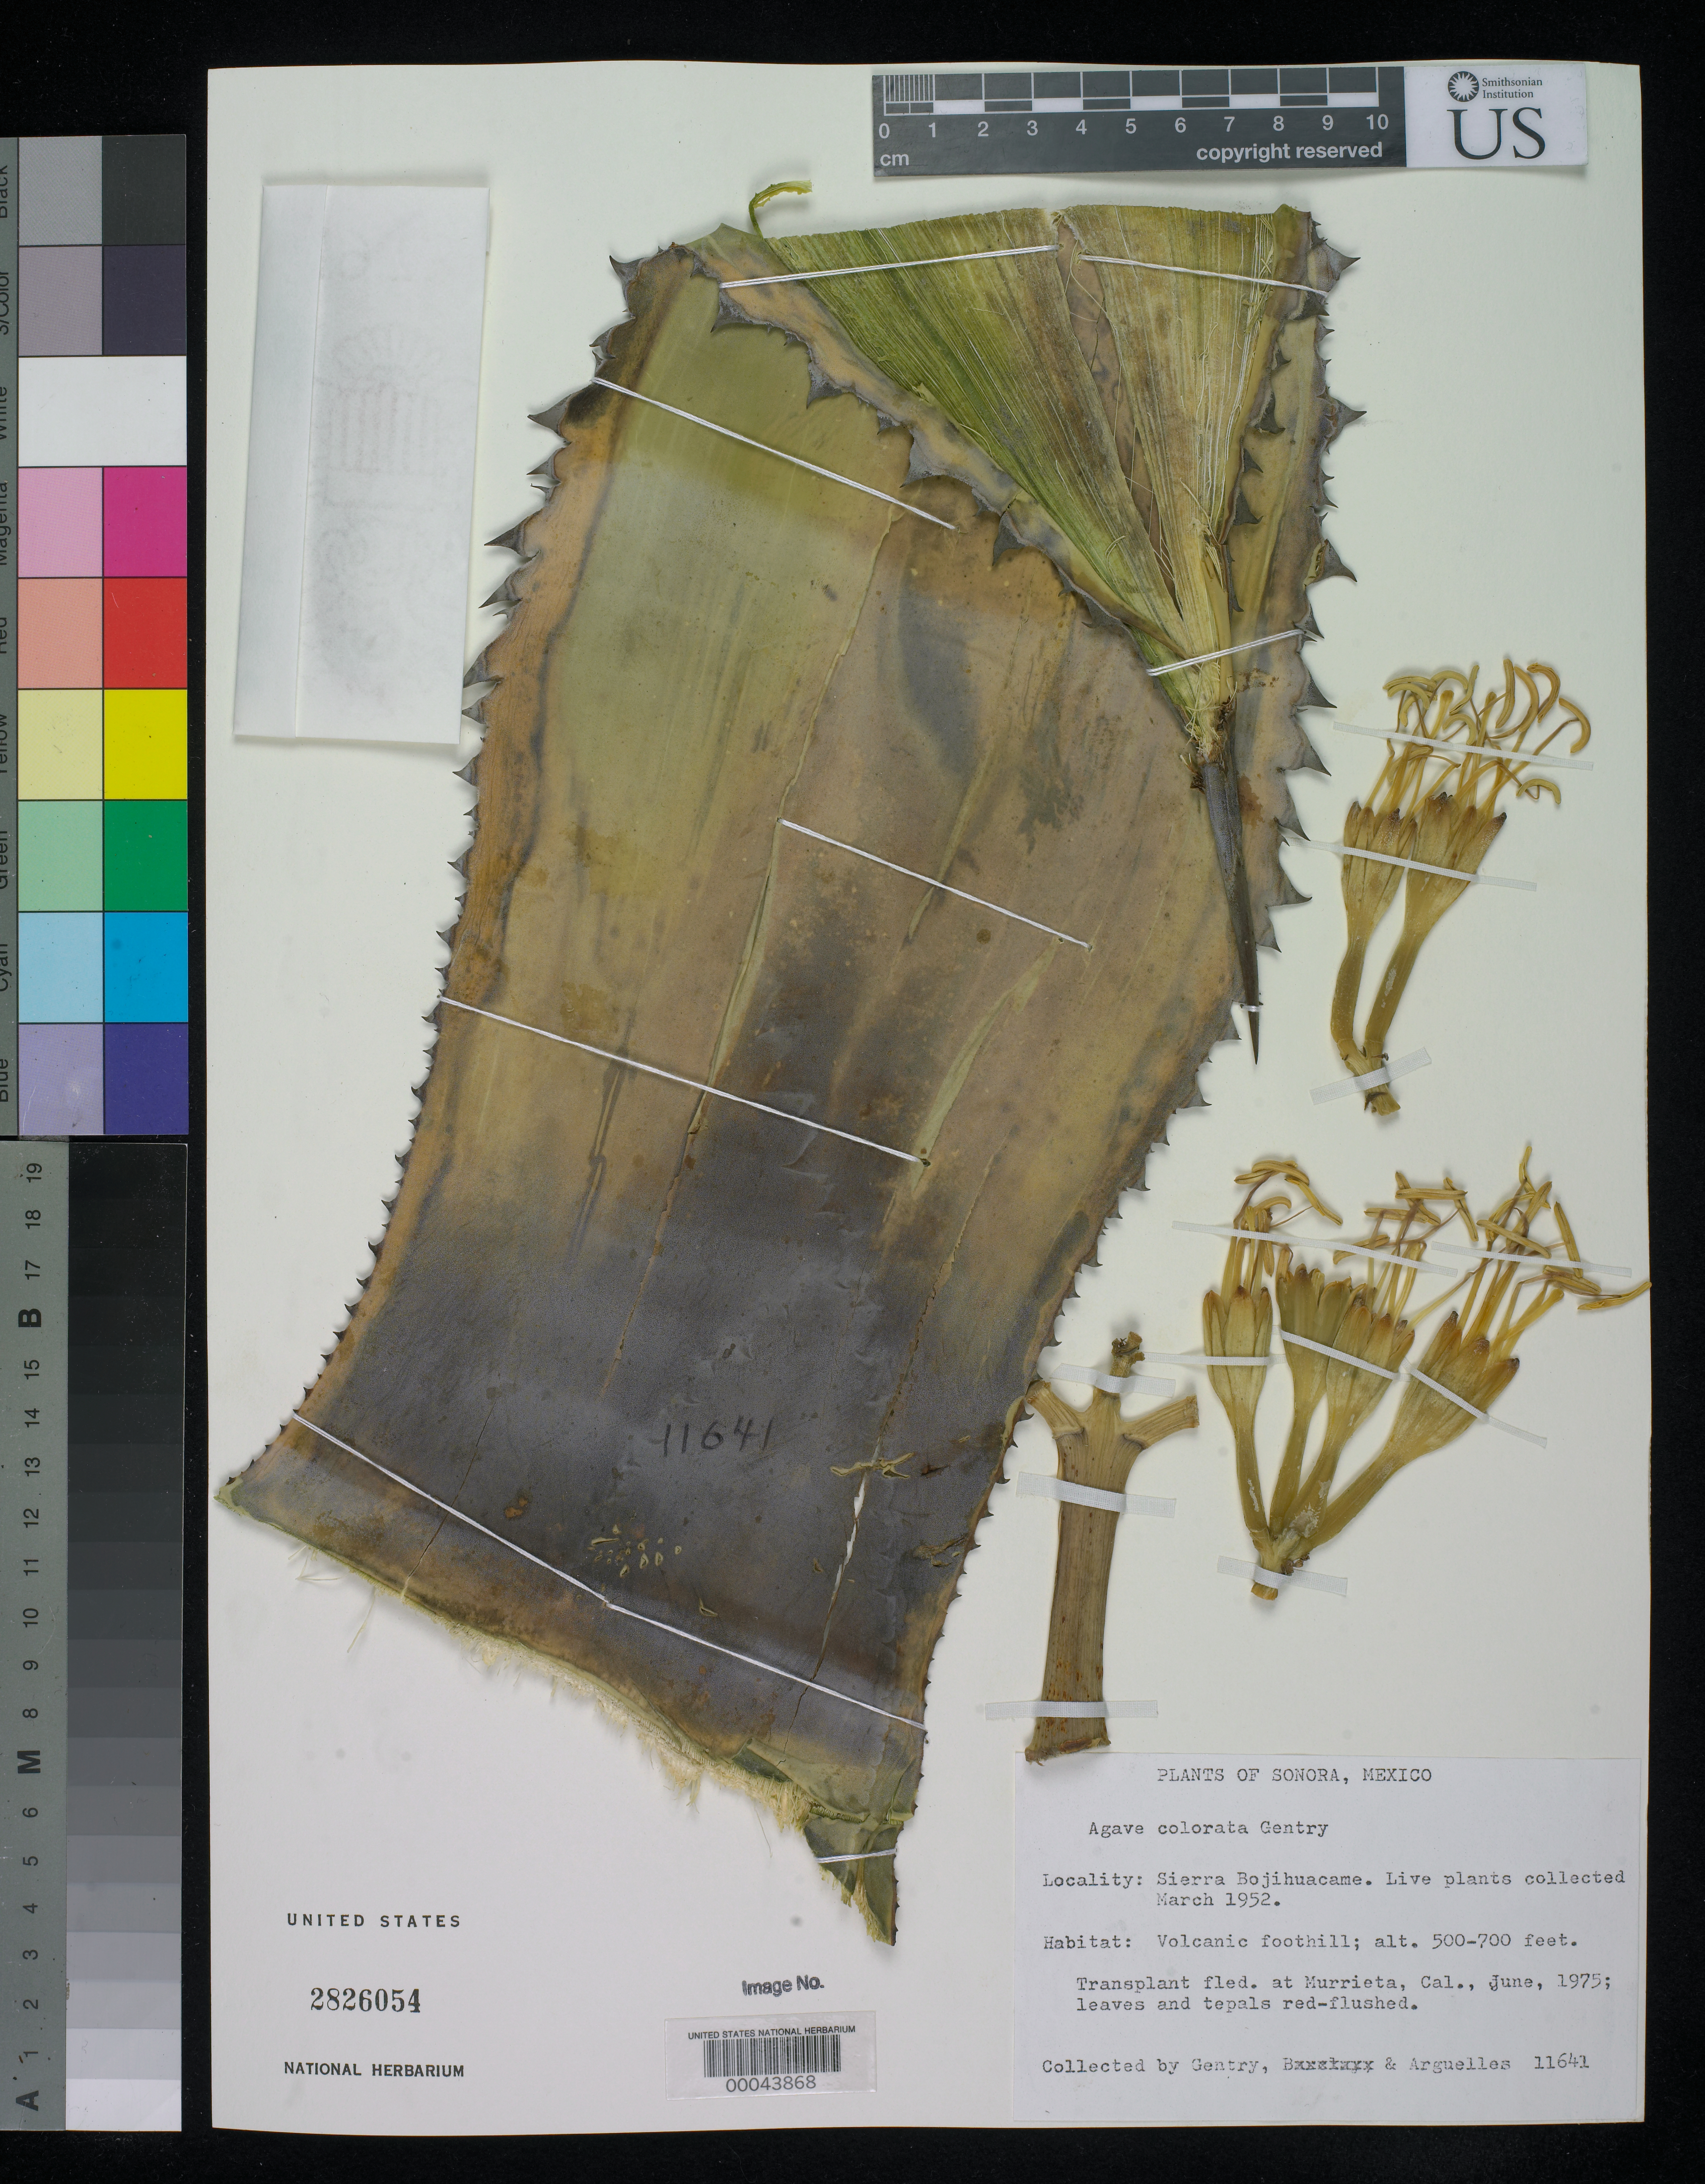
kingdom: Plantae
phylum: Tracheophyta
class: Liliopsida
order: Asparagales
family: Asparagaceae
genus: Agave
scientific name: Agave colorata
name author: Gentry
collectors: H. S. Gentry & J. Arguelles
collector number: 11641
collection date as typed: Mar 1952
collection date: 1952-03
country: Mexico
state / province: Sonora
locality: Sierra bojihuacame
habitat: Volcanic foothill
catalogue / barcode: US 2826054